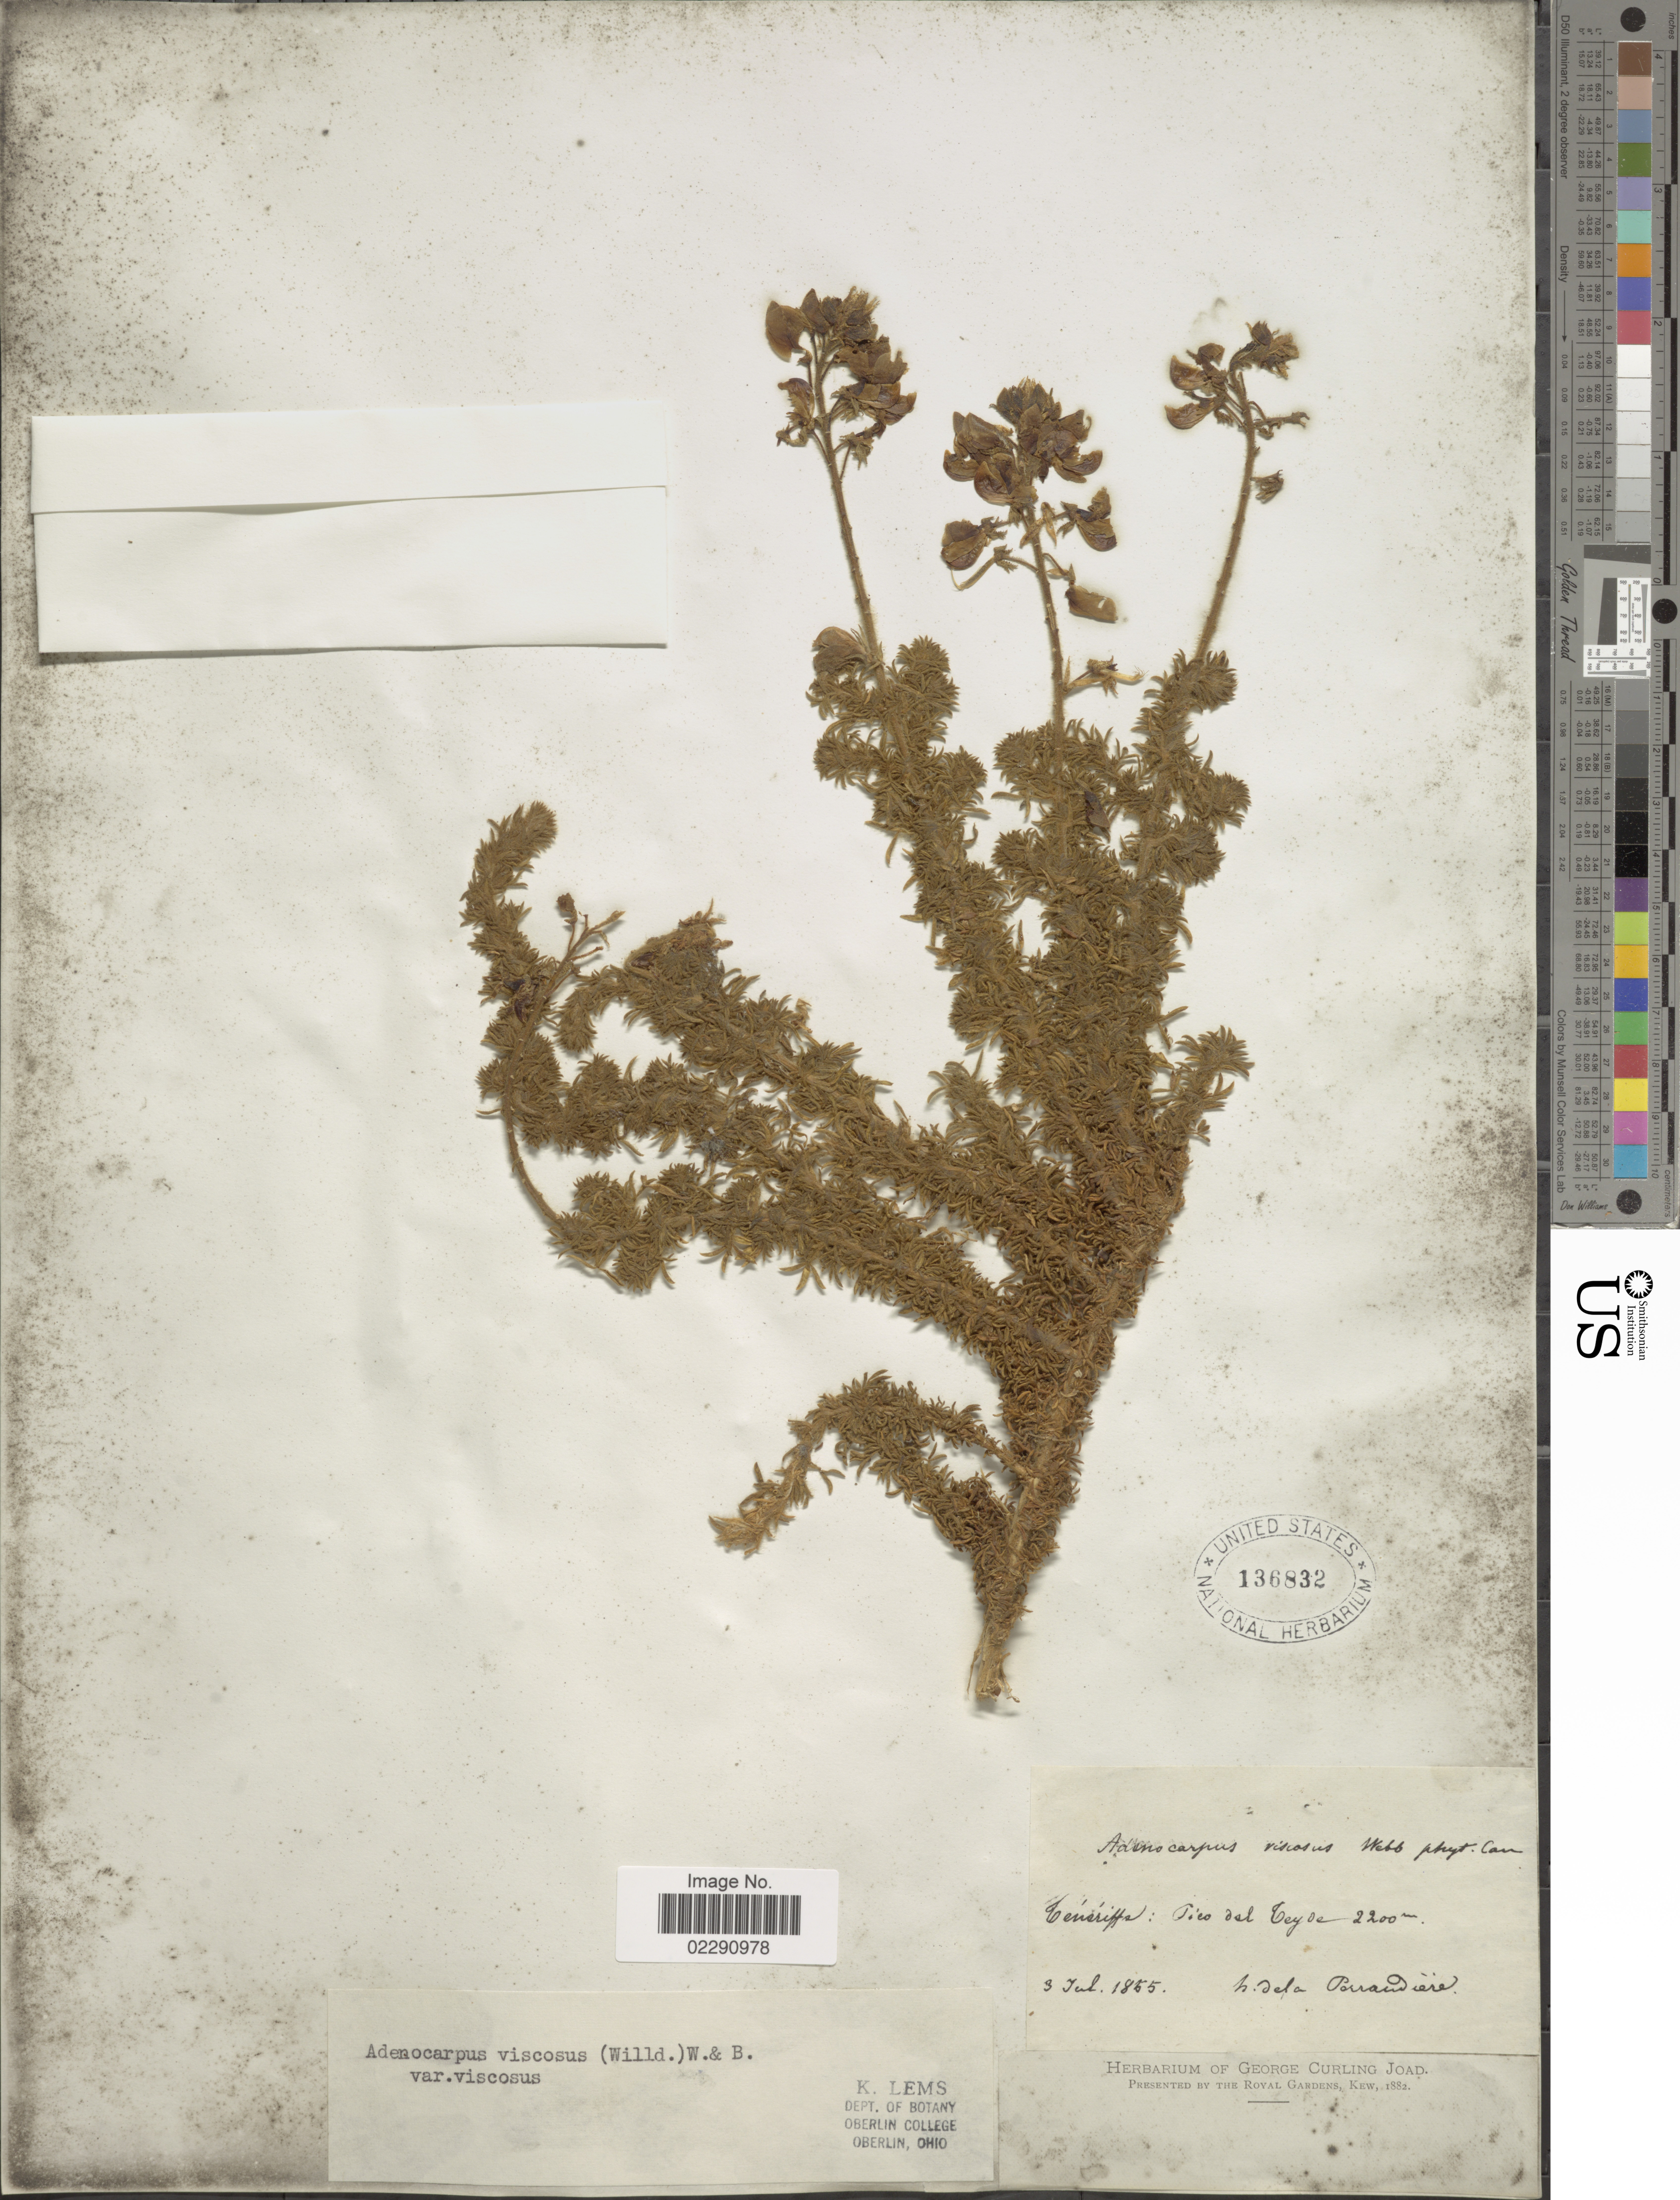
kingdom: Plantae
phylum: Tracheophyta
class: Magnoliopsida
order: Fabales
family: Fabaceae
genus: Adenocarpus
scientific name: Adenocarpus viscosus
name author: (Willd.) Webb & Berthel.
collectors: H. de la Perraudière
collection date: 1855-07-03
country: Spain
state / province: Canarias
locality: Teneriffe, Pico del Teyde (Teide)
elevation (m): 2200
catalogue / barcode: US 136832